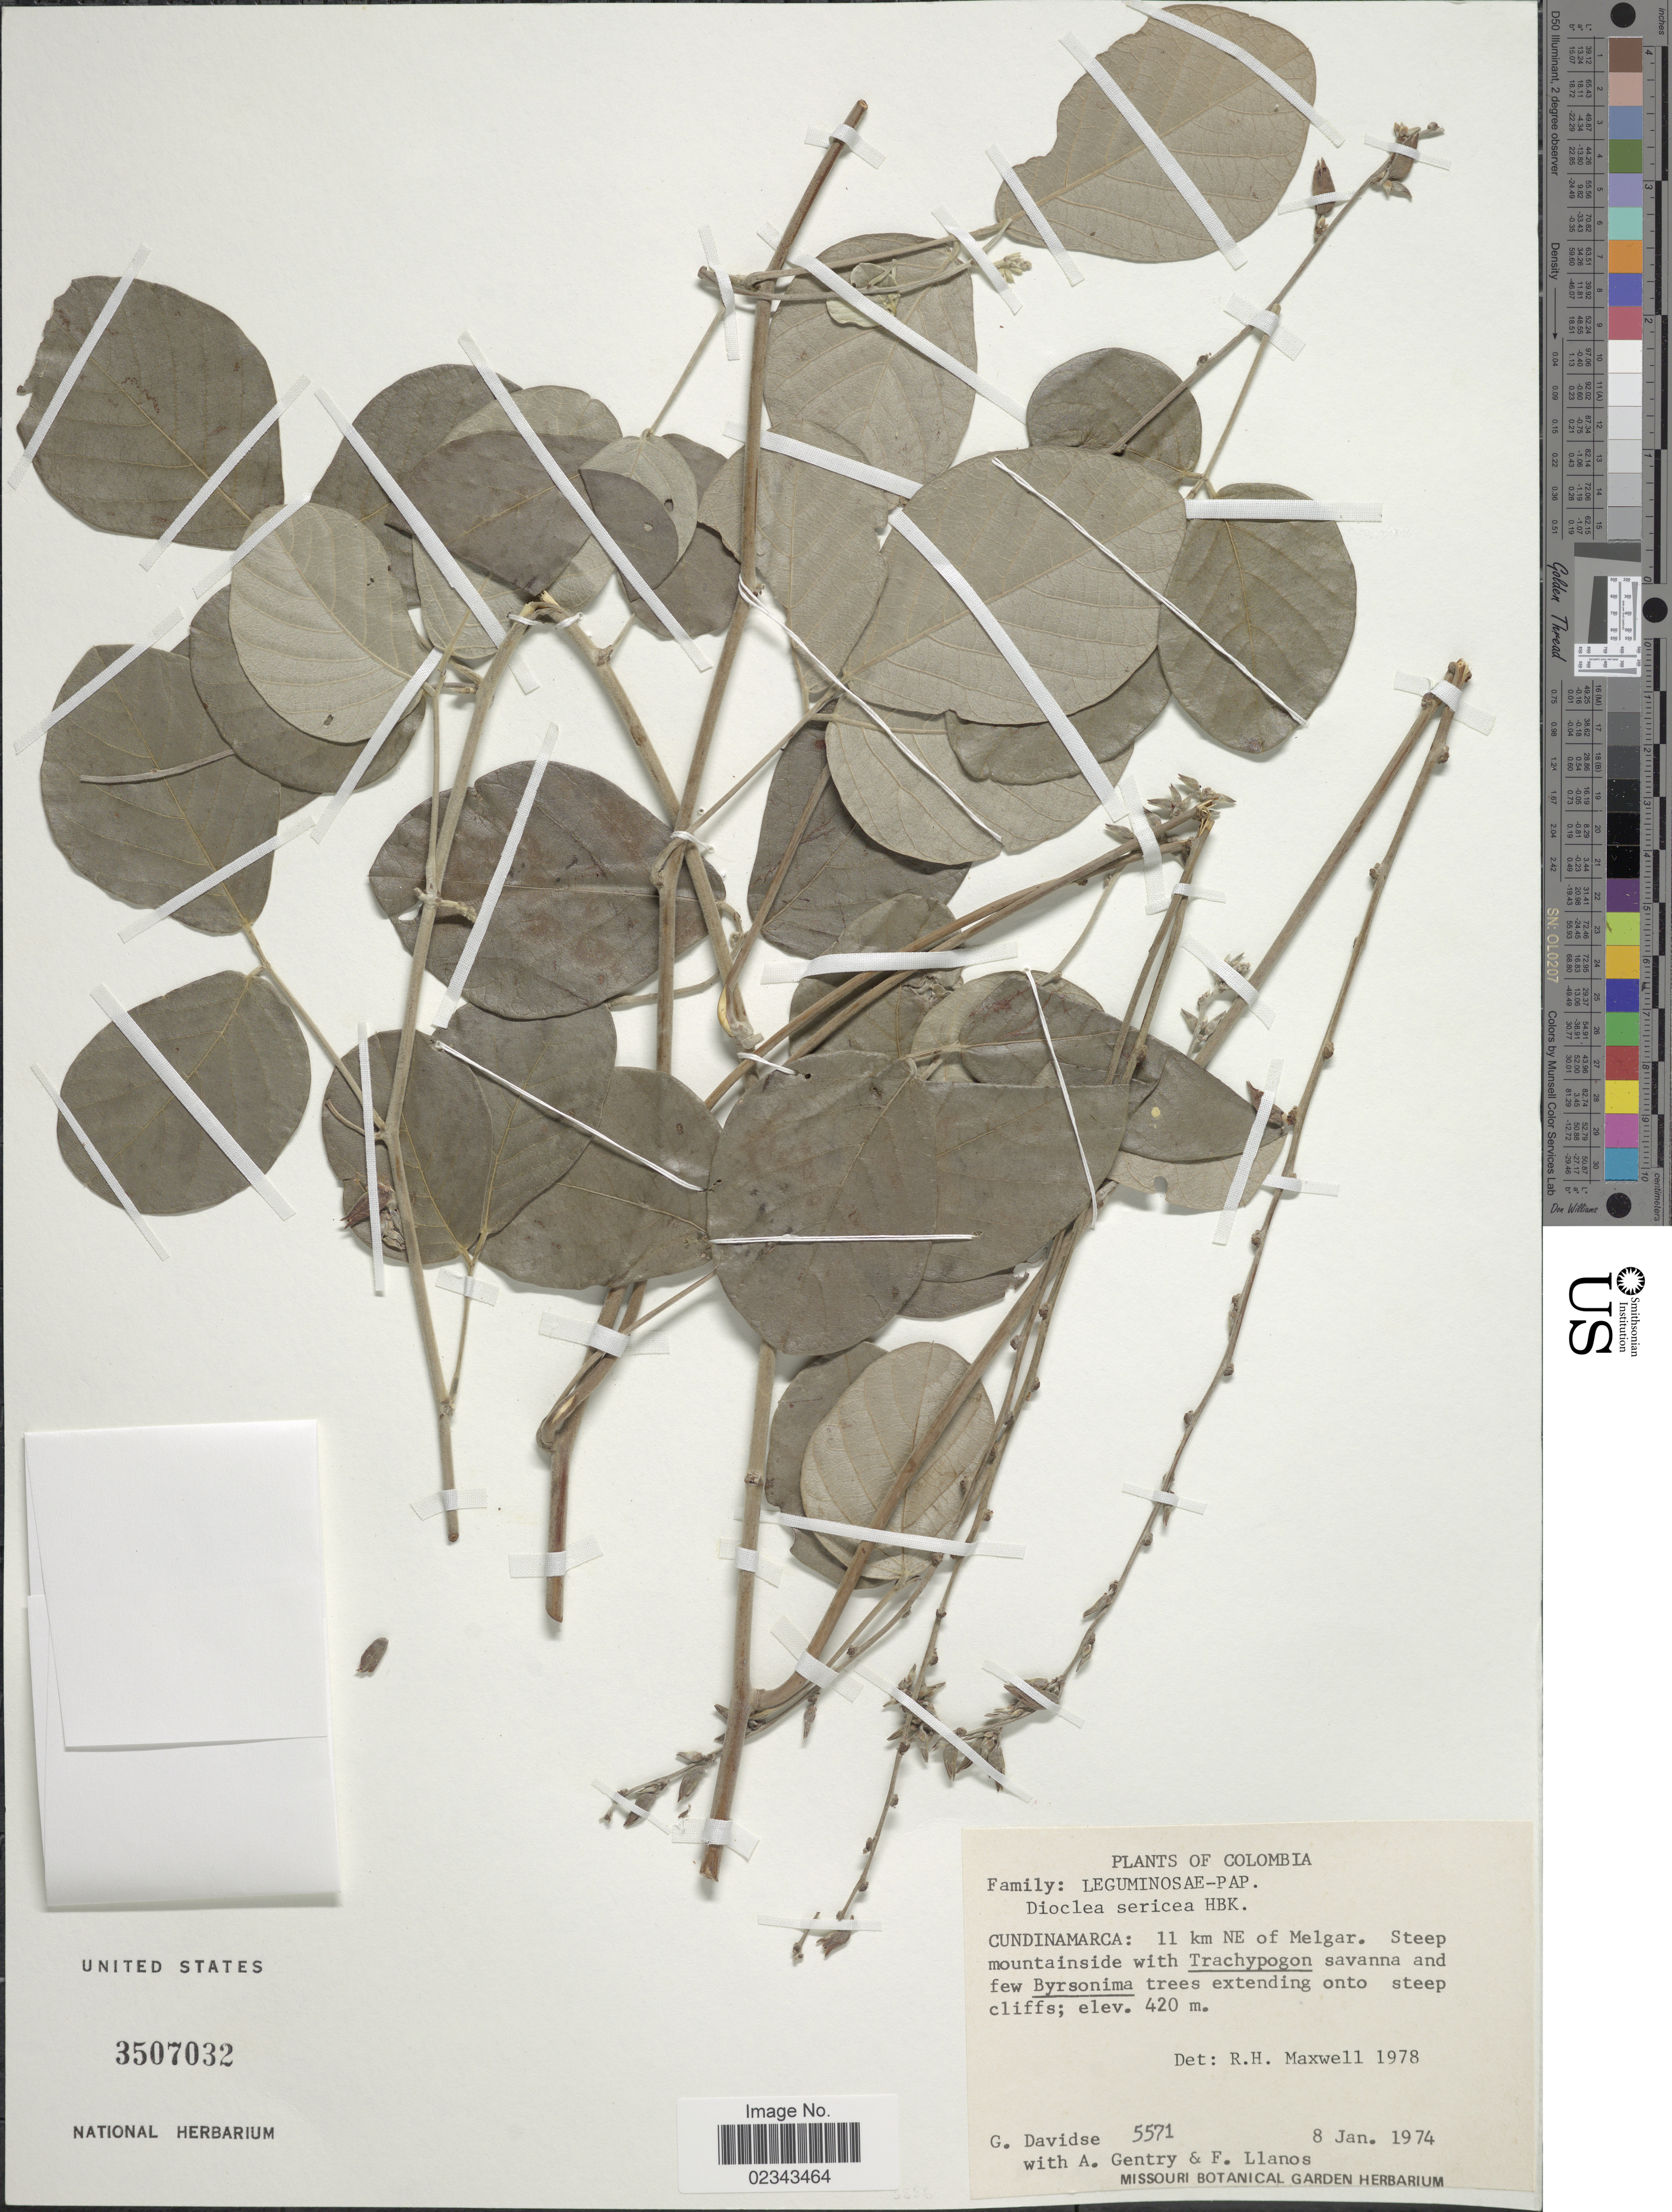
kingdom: Plantae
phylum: Tracheophyta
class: Magnoliopsida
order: Fabales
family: Fabaceae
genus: Dioclea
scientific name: Dioclea sericea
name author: Kunth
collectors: G. Davidse, A. H. Gentry & F. Llanos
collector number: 5571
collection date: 1974-01-08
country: Colombia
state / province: Cundinamarca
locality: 11 km NE of Melgar, steep mountainside onto steep cliffs.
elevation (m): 420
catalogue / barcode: US 3507032